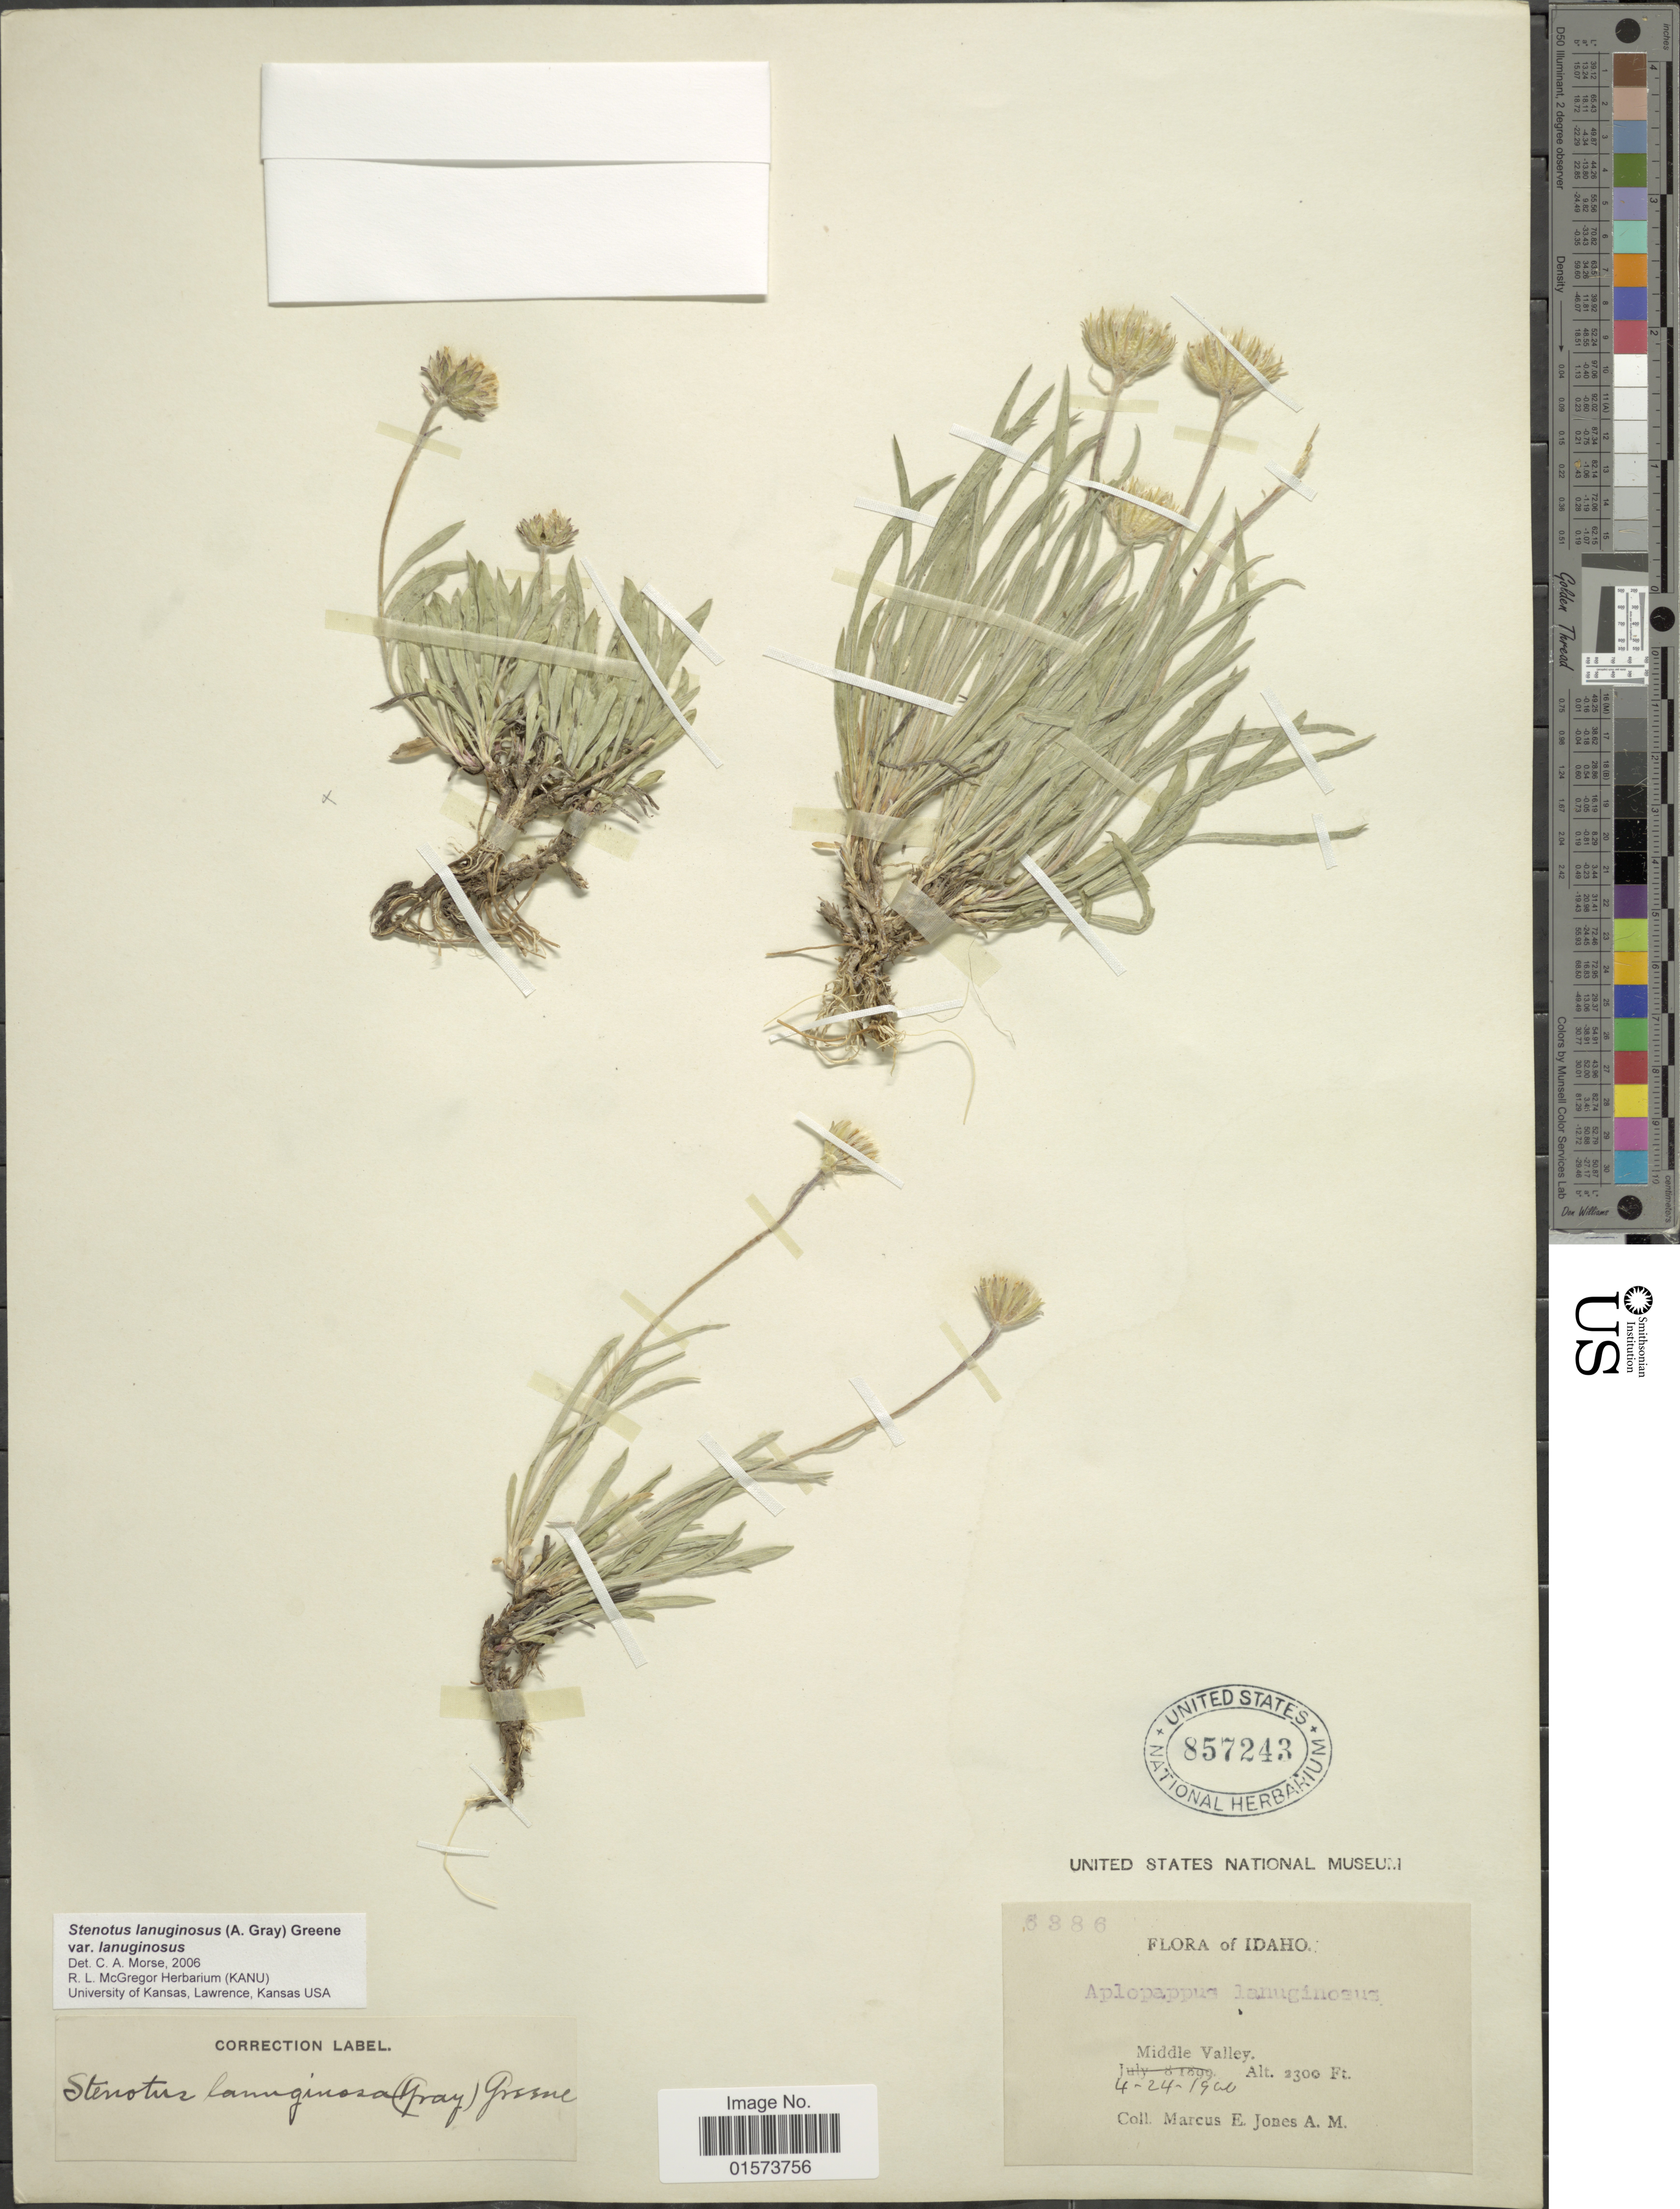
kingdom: Plantae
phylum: Tracheophyta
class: Magnoliopsida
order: Asterales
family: Asteraceae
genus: Stenotus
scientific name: Stenotus lanuginosus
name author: (A. Gray) Greene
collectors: M. E. Jones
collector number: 6386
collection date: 1900-04-24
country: United States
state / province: Idaho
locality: Middle Valley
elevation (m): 701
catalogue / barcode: US 857243